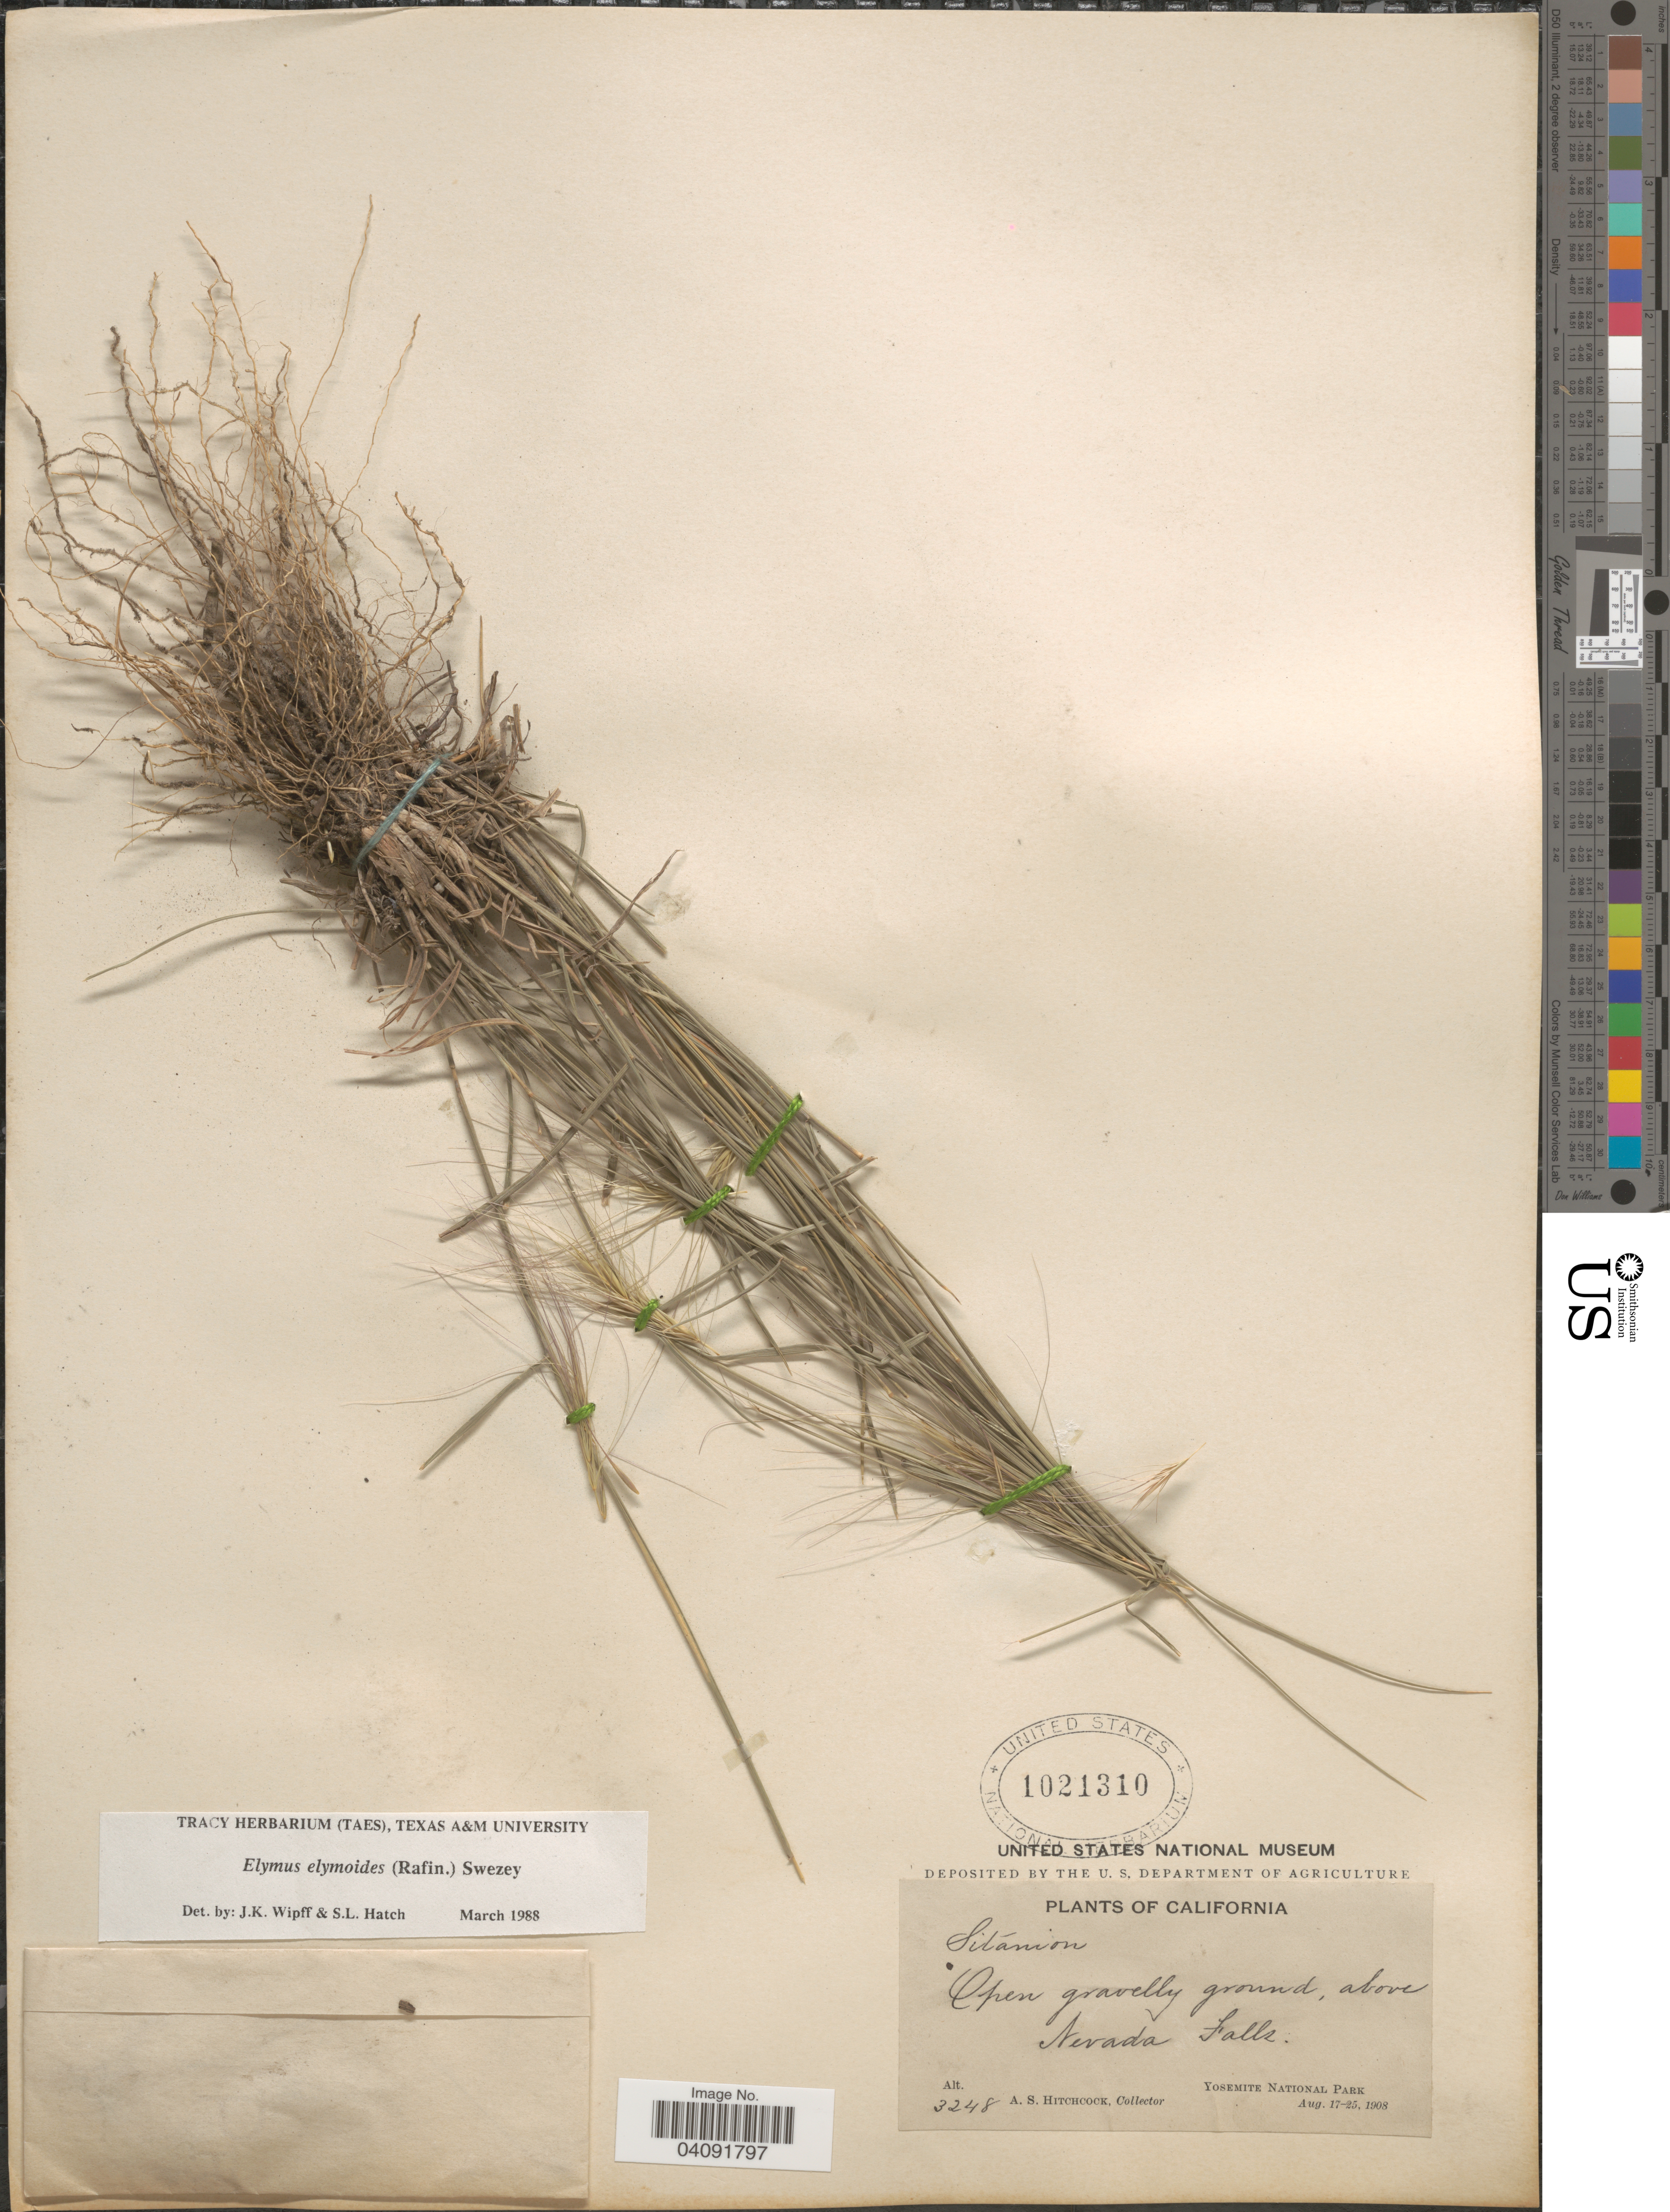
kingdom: Plantae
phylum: Tracheophyta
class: Liliopsida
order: Poales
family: Poaceae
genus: Elymus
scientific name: Elymus elymoides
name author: (Raf.) Swezey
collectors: A. S. Hitchcock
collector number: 3248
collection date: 1908-08-17/1908-08-25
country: United States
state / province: California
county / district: Mariposa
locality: Above Nevada Falls. Yosemite National Park.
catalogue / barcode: US 1021310